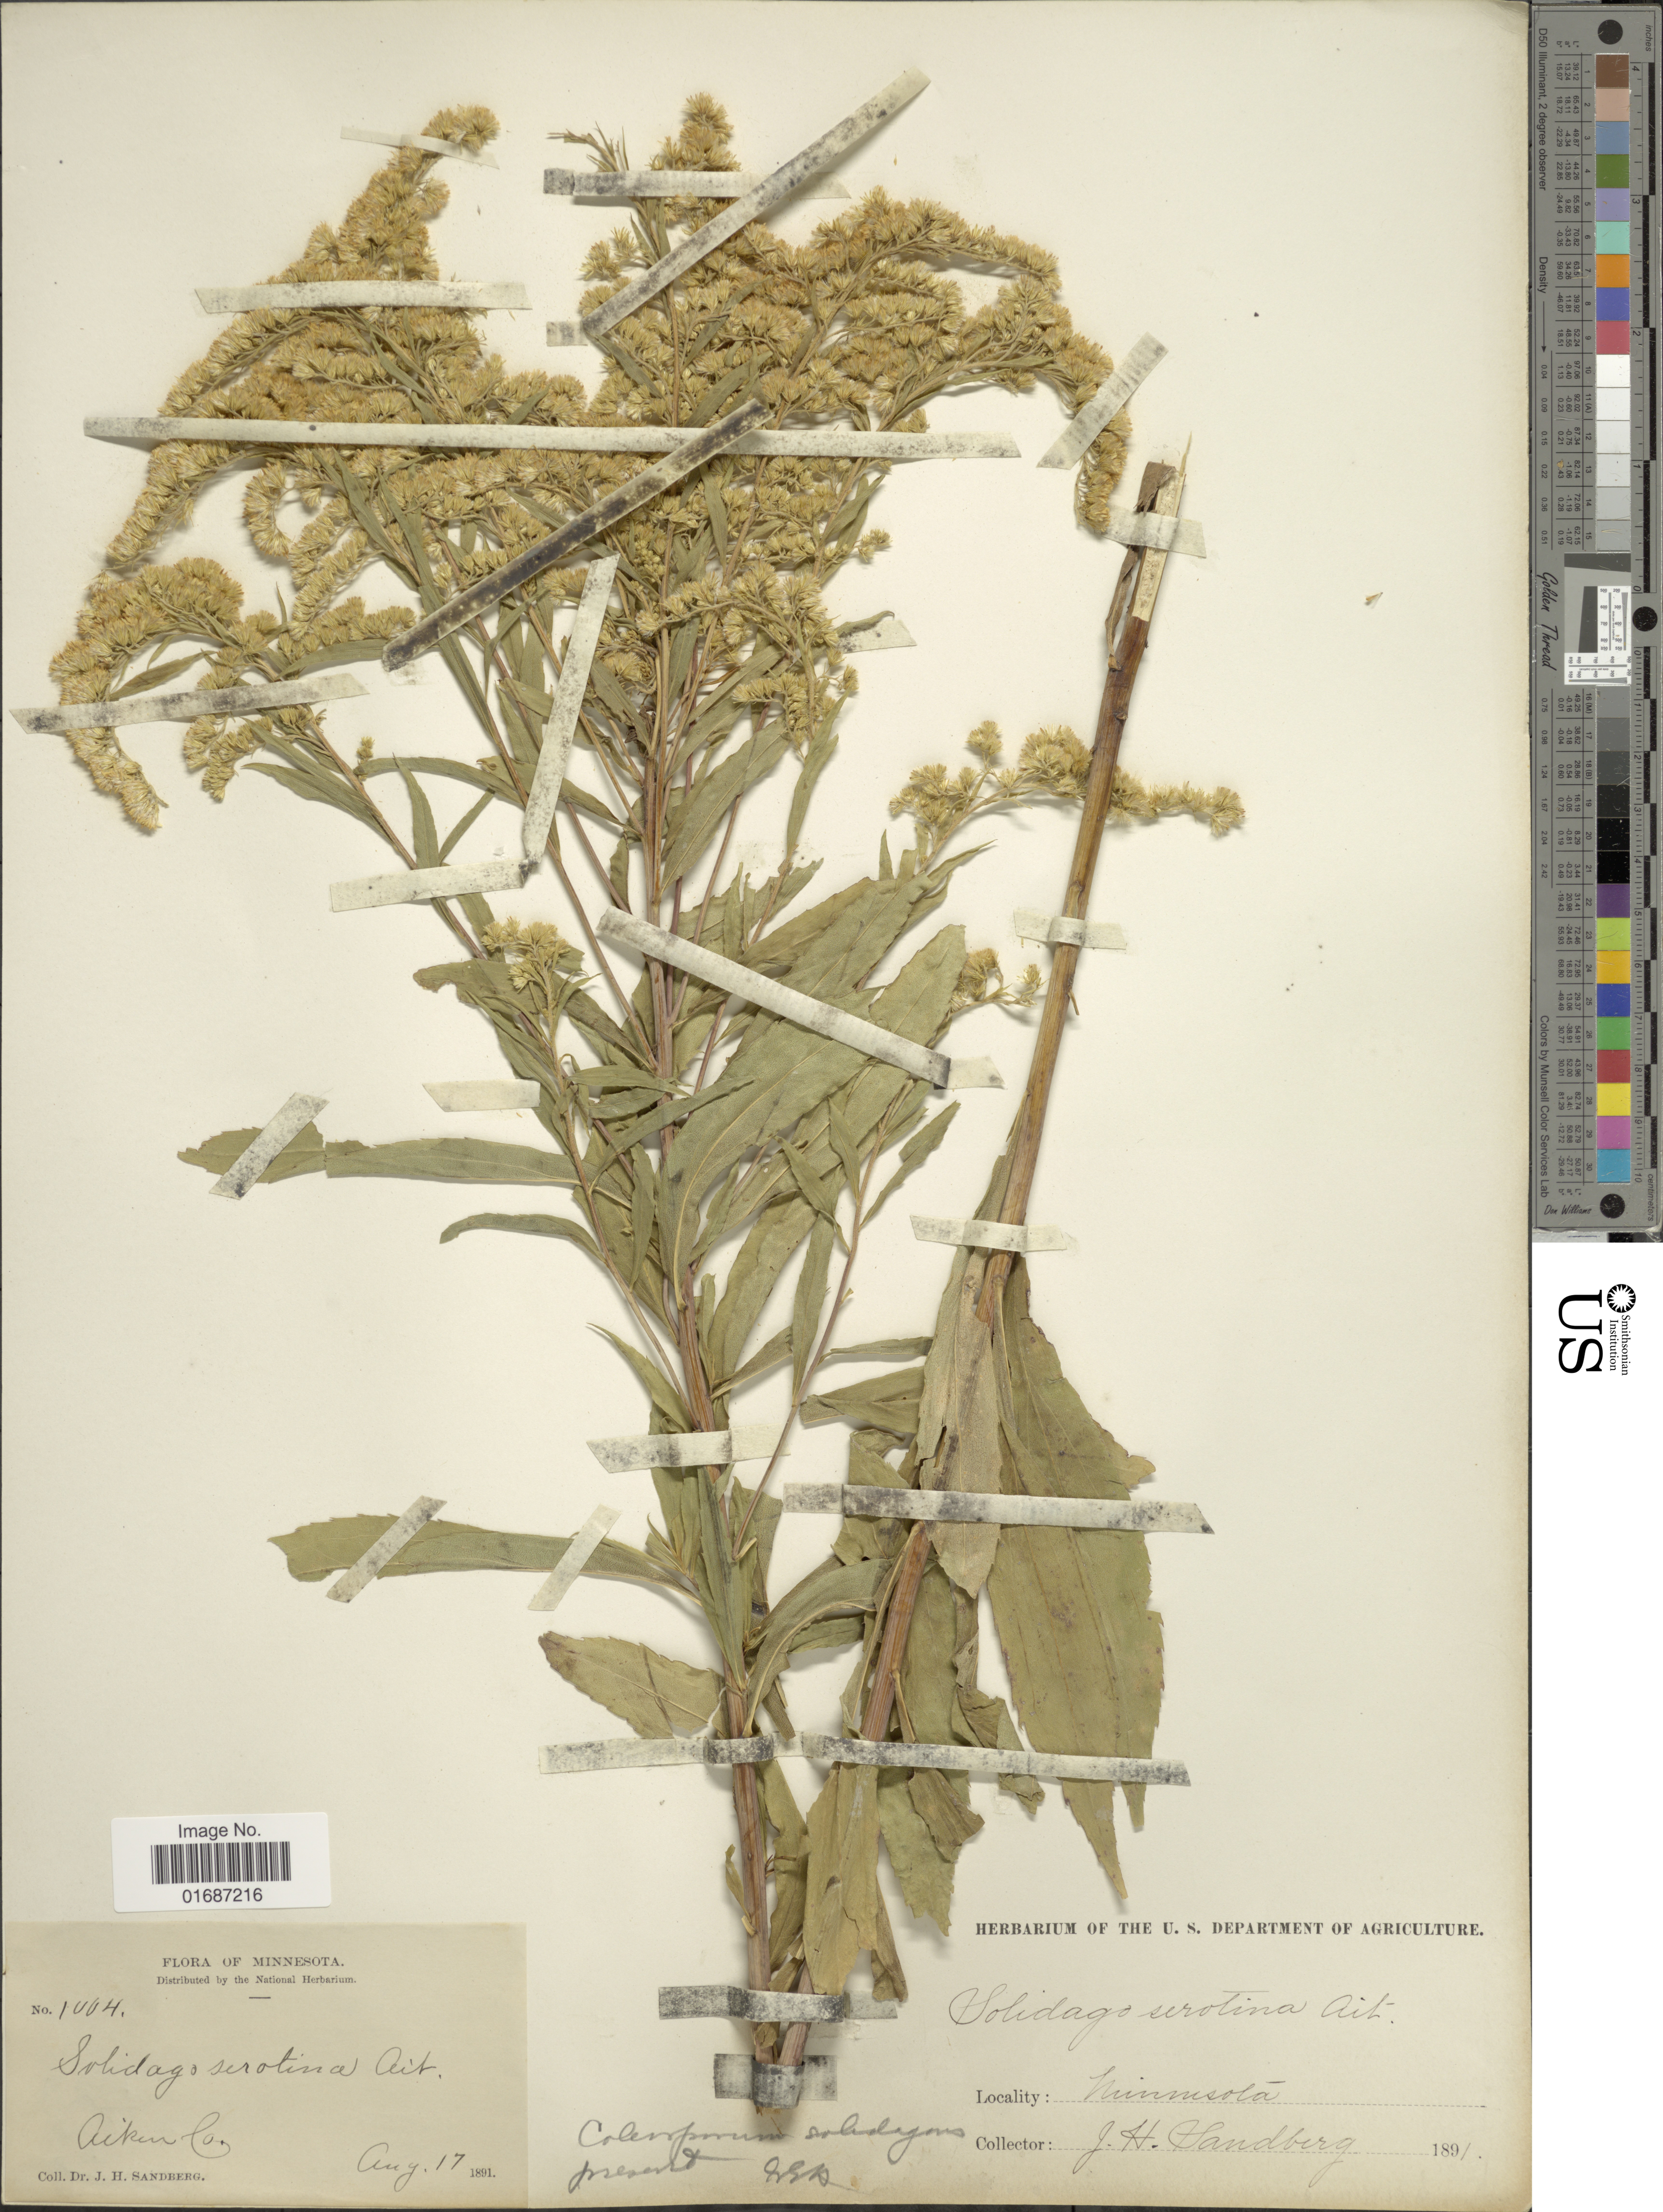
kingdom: Plantae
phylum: Tracheophyta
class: Magnoliopsida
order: Asterales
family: Asteraceae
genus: Solidago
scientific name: Solidago gigantea var. leiophylla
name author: Fernald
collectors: J. H. Sandberg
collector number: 1004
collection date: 1891-08-17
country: United States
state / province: Minnesota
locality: Aiken Co.